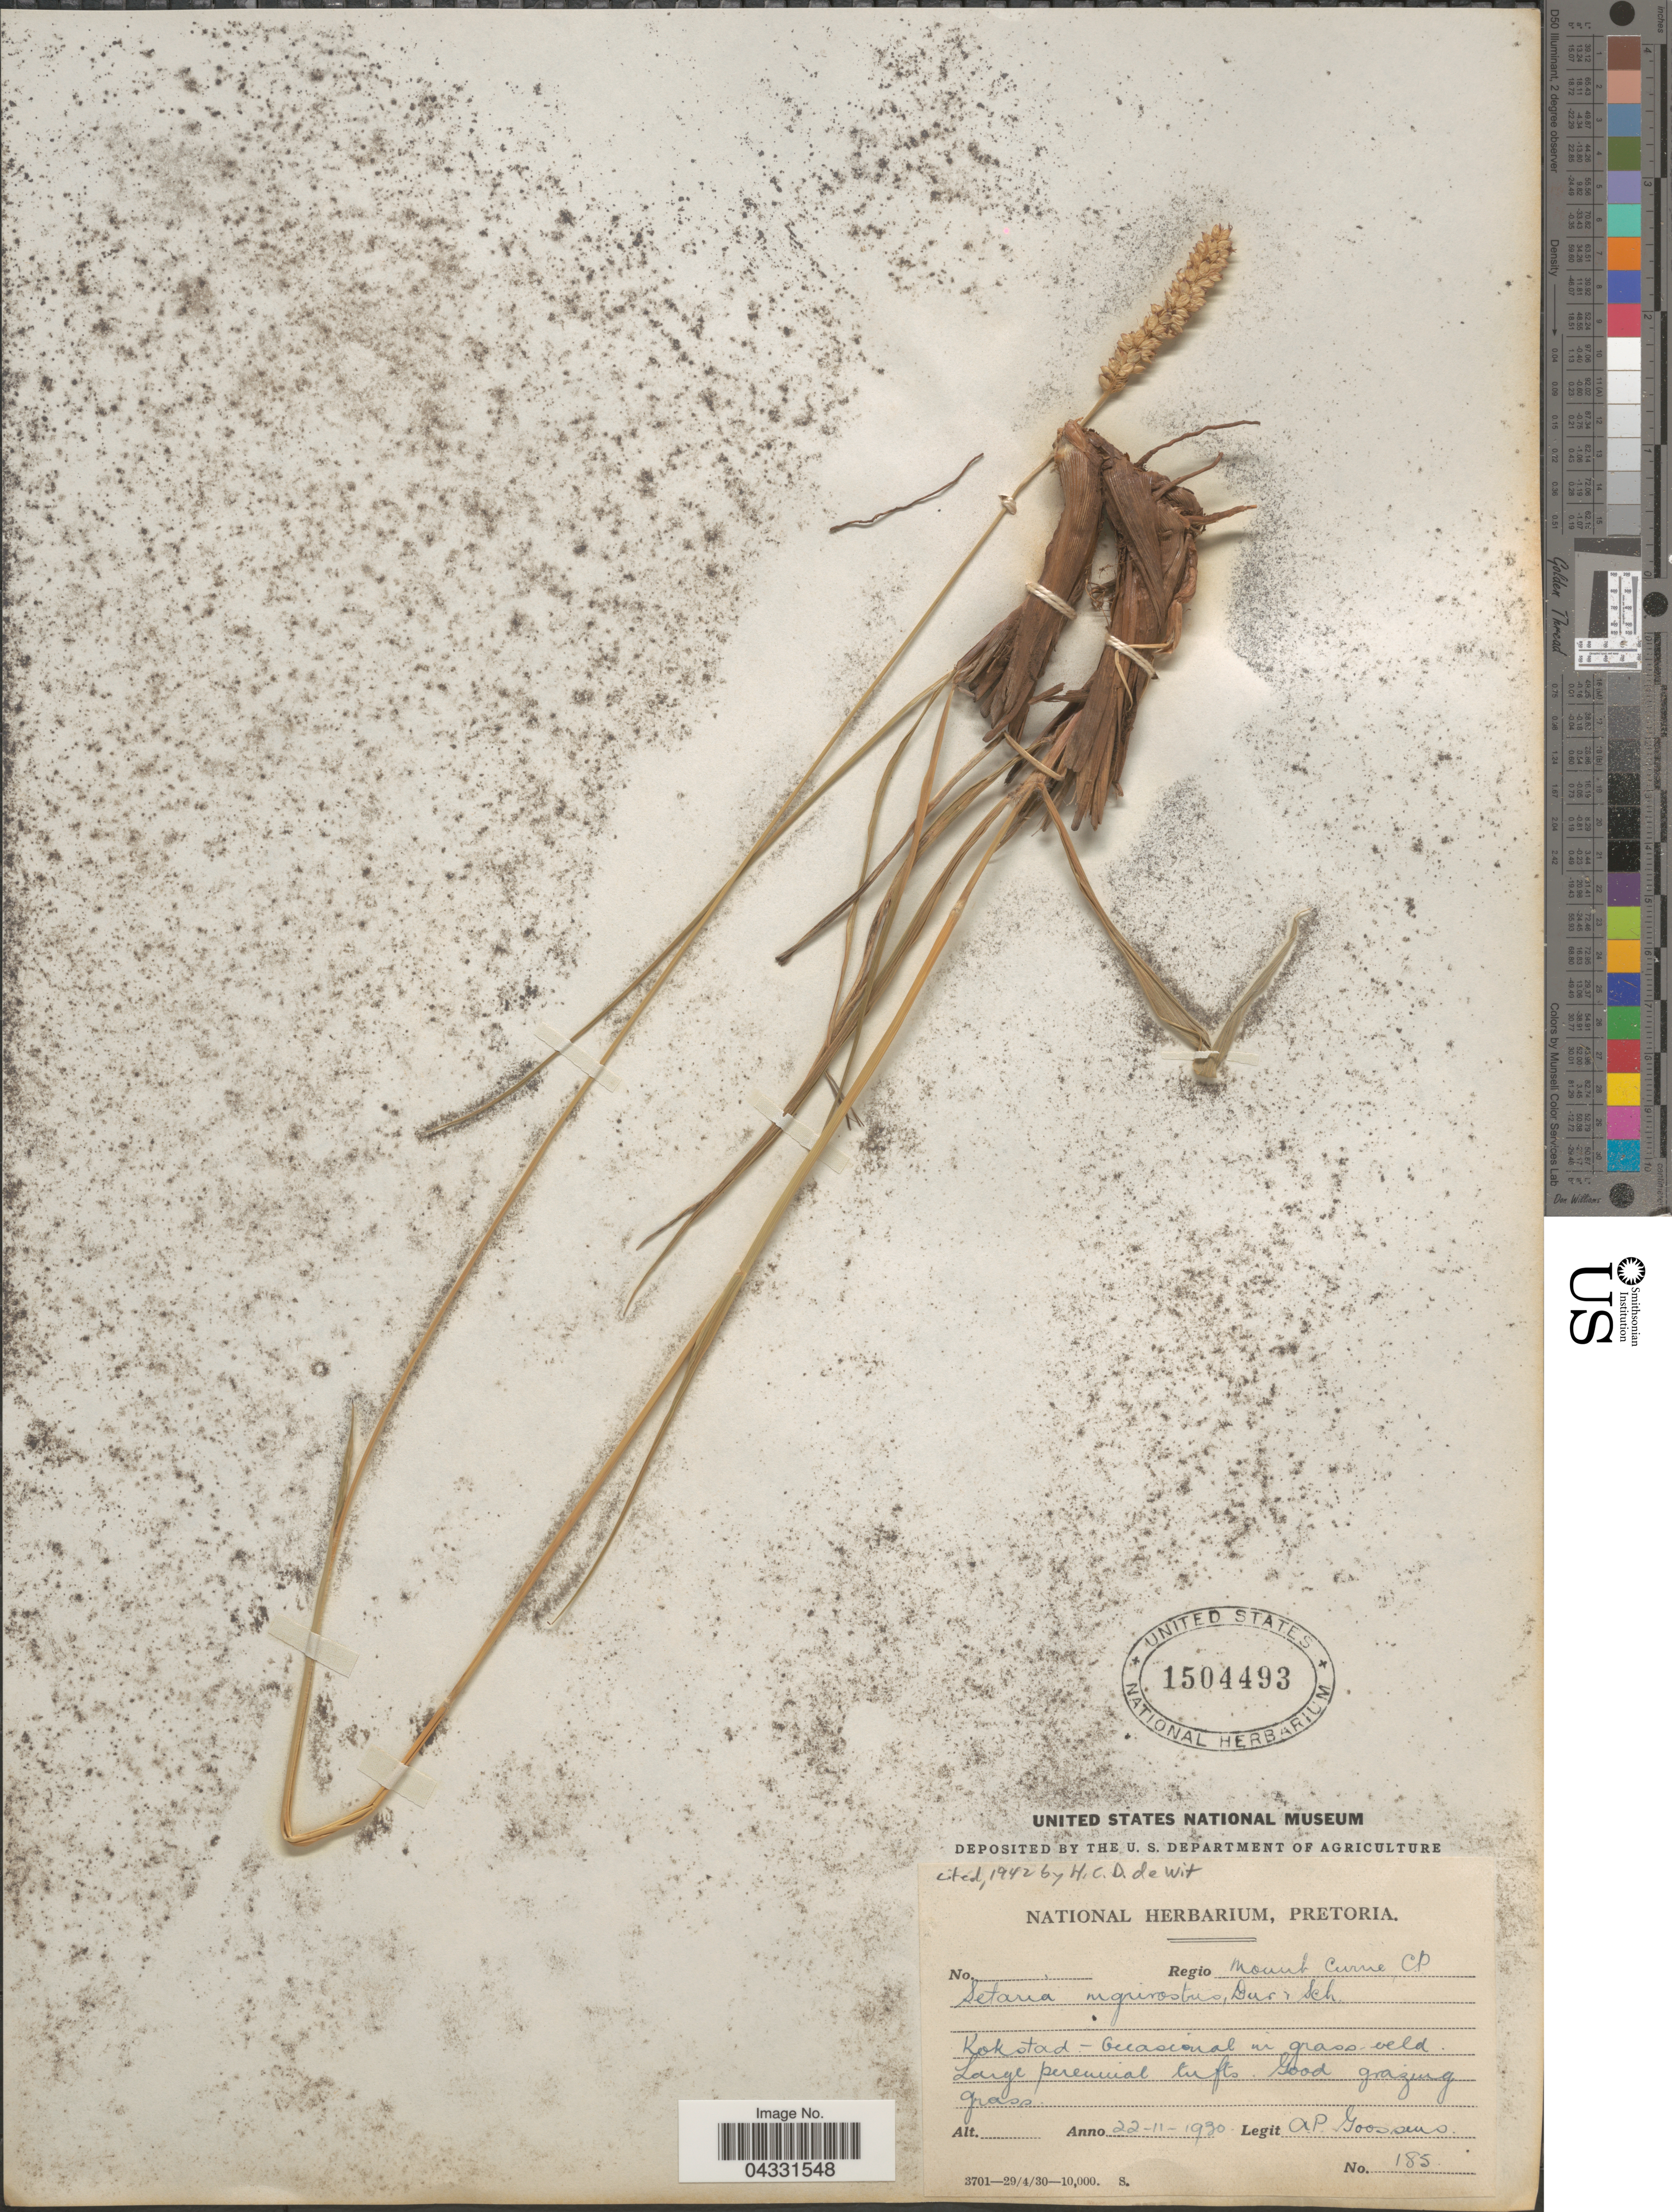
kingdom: Plantae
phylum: Tracheophyta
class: Liliopsida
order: Poales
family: Poaceae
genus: Setaria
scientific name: Setaria nigrirostris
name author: (Nees) Durand & Schinz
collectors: A. P. G. Goossens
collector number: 185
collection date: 1930-11-22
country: South Africa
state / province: KwaZulu-Natal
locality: Regio Mount Curne C.P. Kokstad - Occasional in grass-veld.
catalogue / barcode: US 1504493